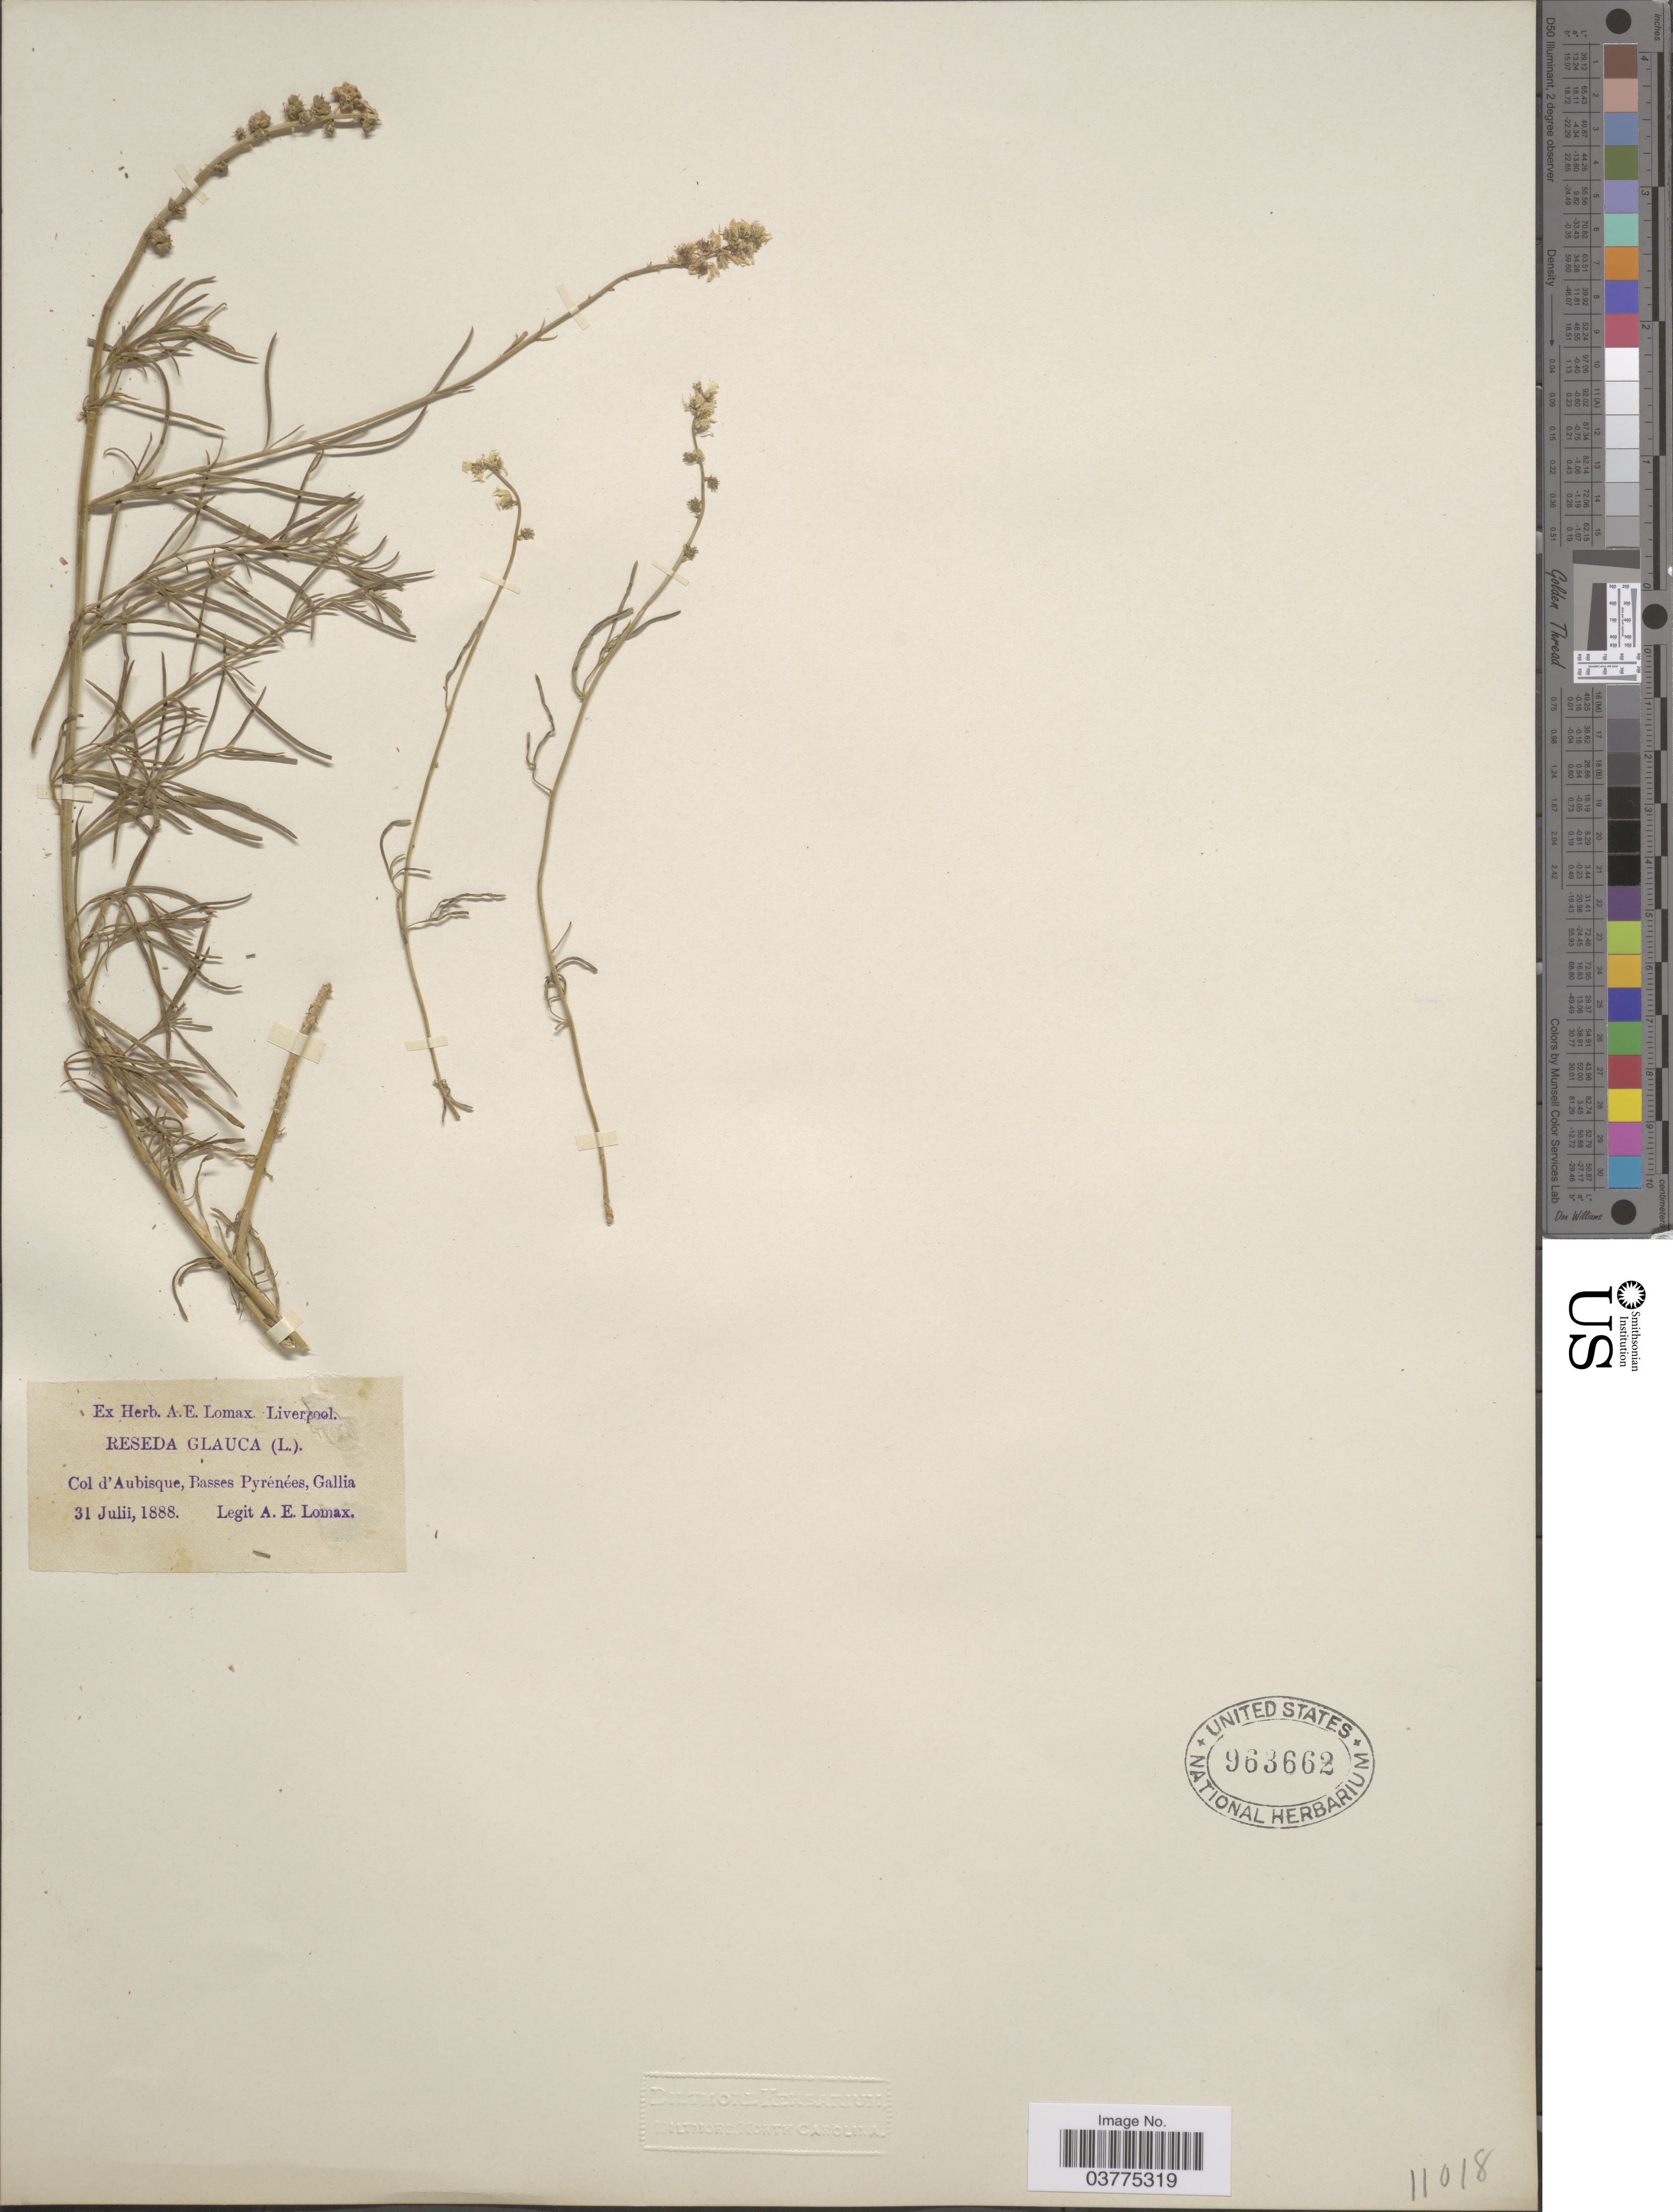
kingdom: Plantae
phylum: Tracheophyta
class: Magnoliopsida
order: Brassicales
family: Resedaceae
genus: Reseda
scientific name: Reseda glauca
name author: L.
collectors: A. Lomax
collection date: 1888-07-31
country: France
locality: Col d' Aubisque, Basses Pyrénées, Gallia.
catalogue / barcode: US 963662